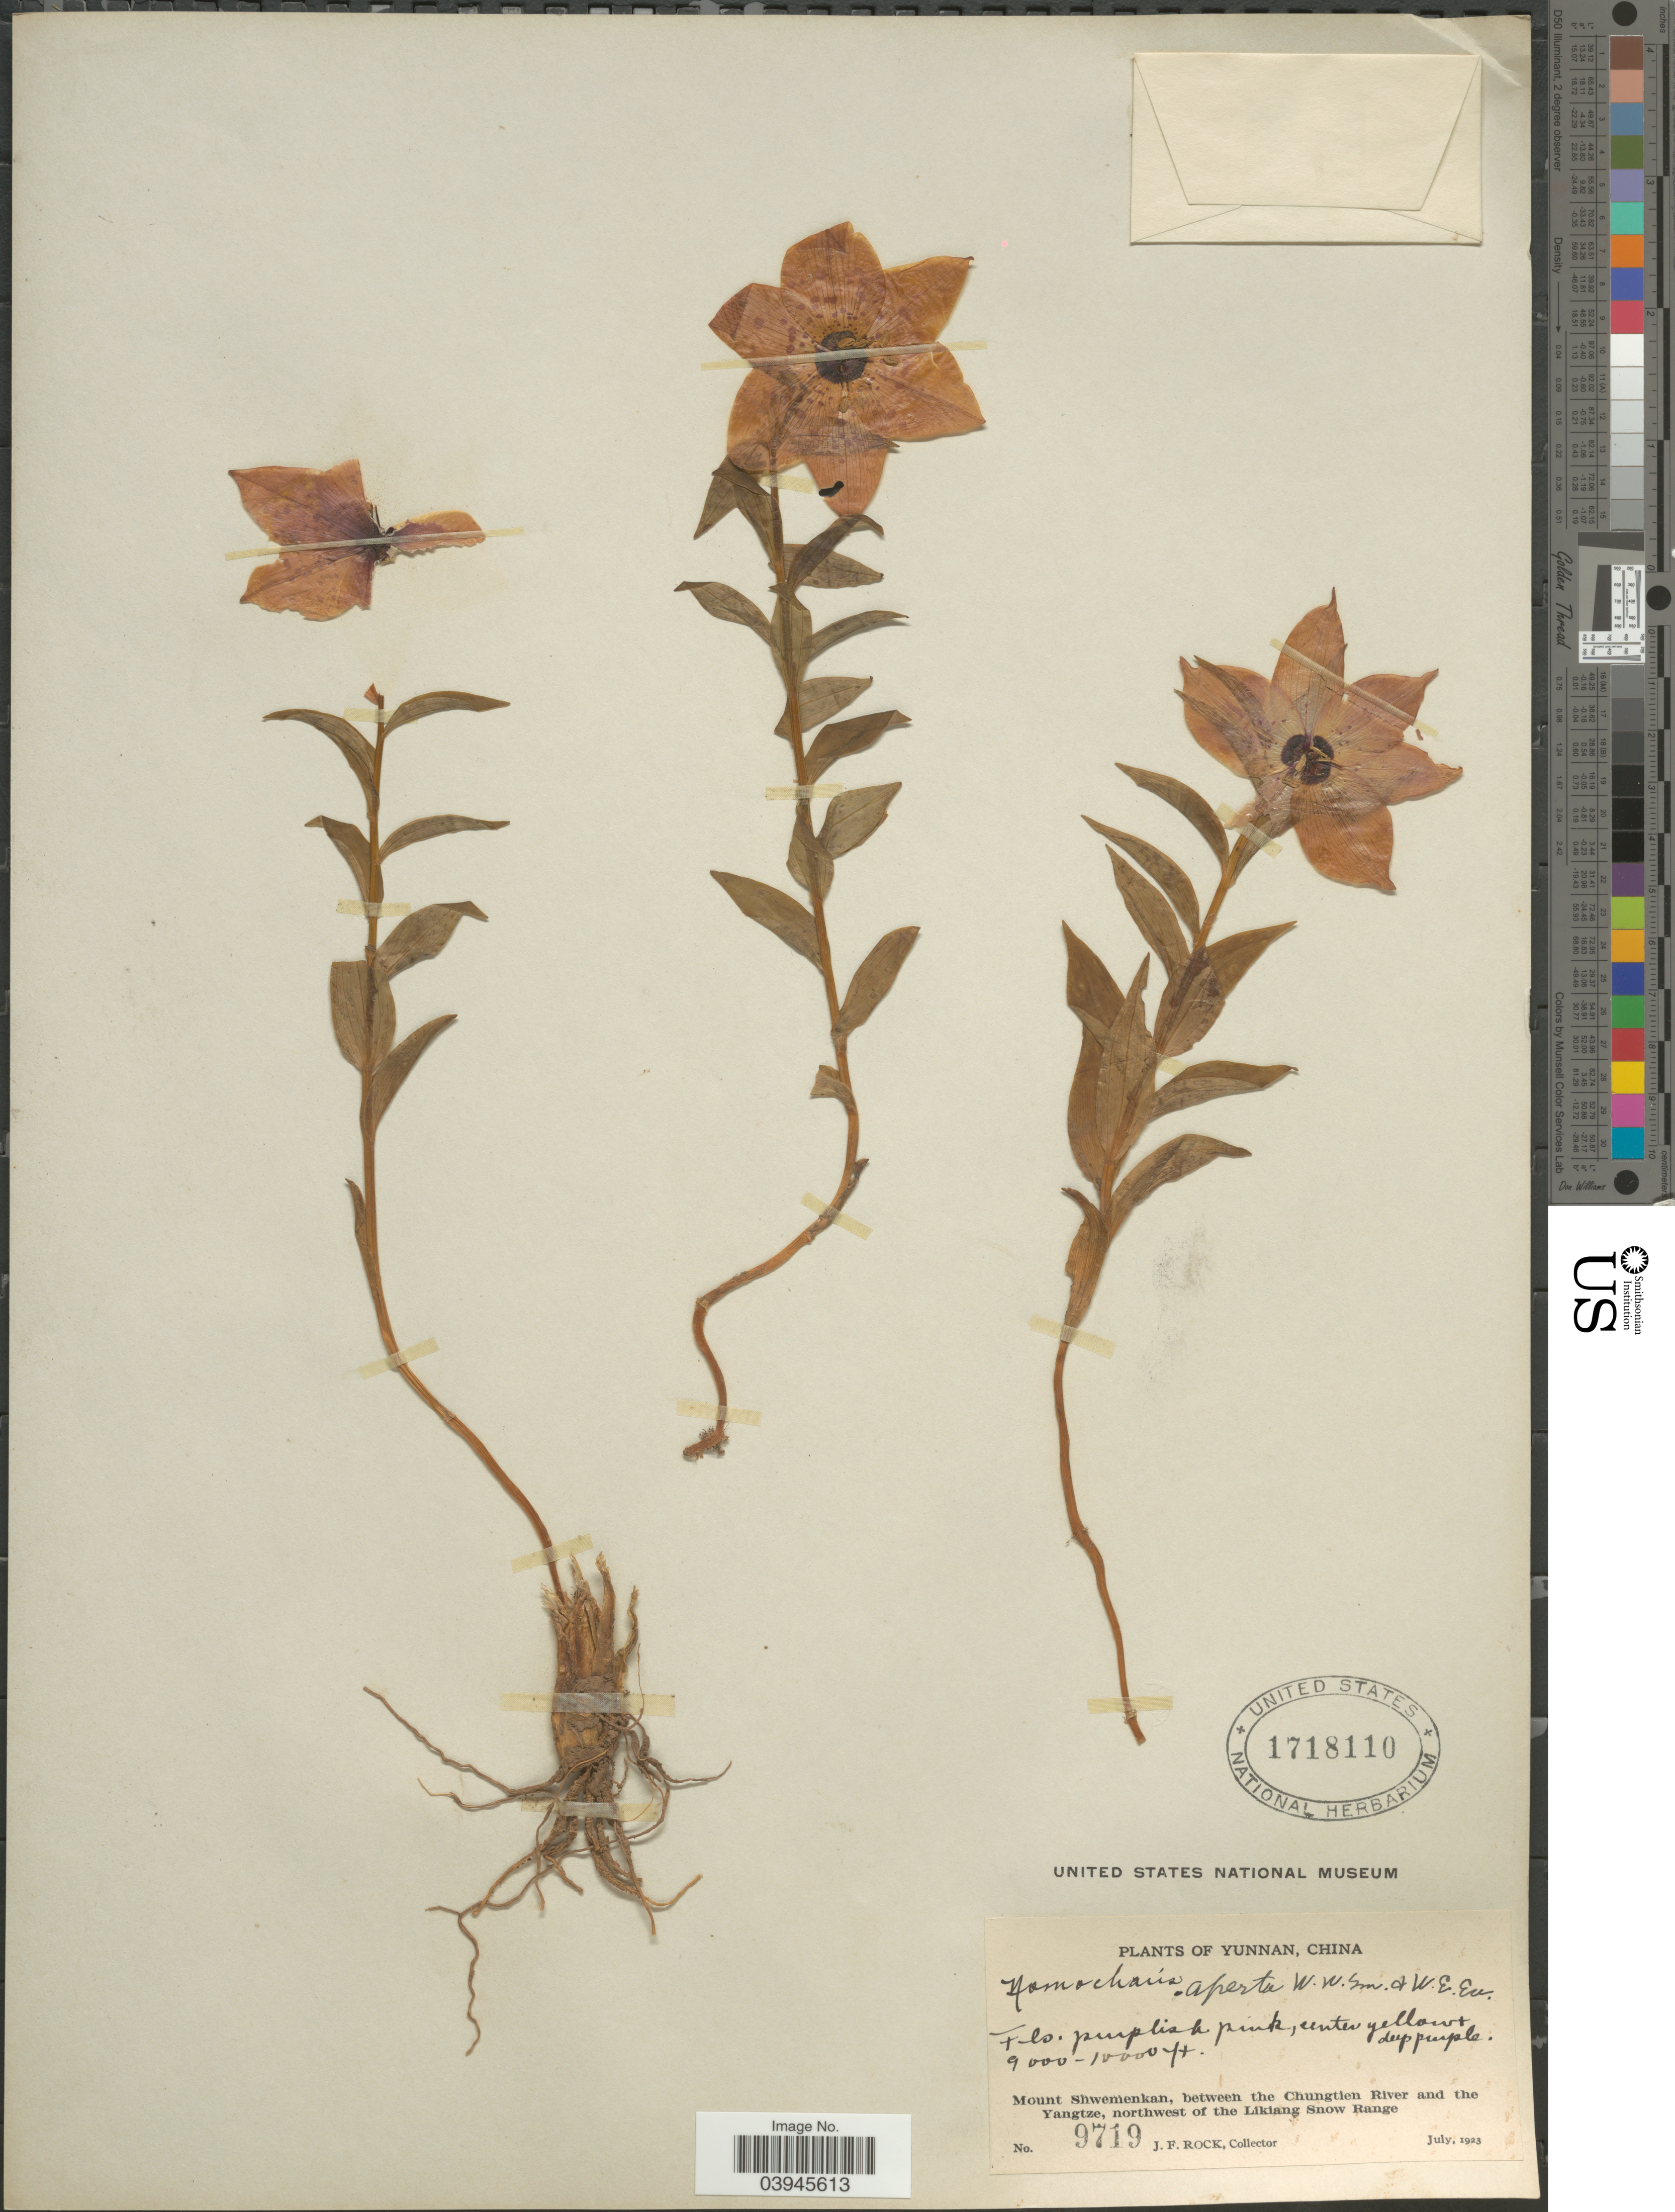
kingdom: Plantae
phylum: Tracheophyta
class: Liliopsida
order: Liliales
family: Liliaceae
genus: Lilium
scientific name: Lilium apertum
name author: Franch.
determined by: Strong, Mark T., (BOT), Smithsonian Institution - National Museum of Natural History (UNITED STATES)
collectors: J. Rock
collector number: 9719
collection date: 1923-07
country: China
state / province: Yunnan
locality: Mount Shwemenkan, between the Chungtien River and the Yangtze, northwest of the Likiang Snow Range.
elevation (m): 2743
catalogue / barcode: US 1718110